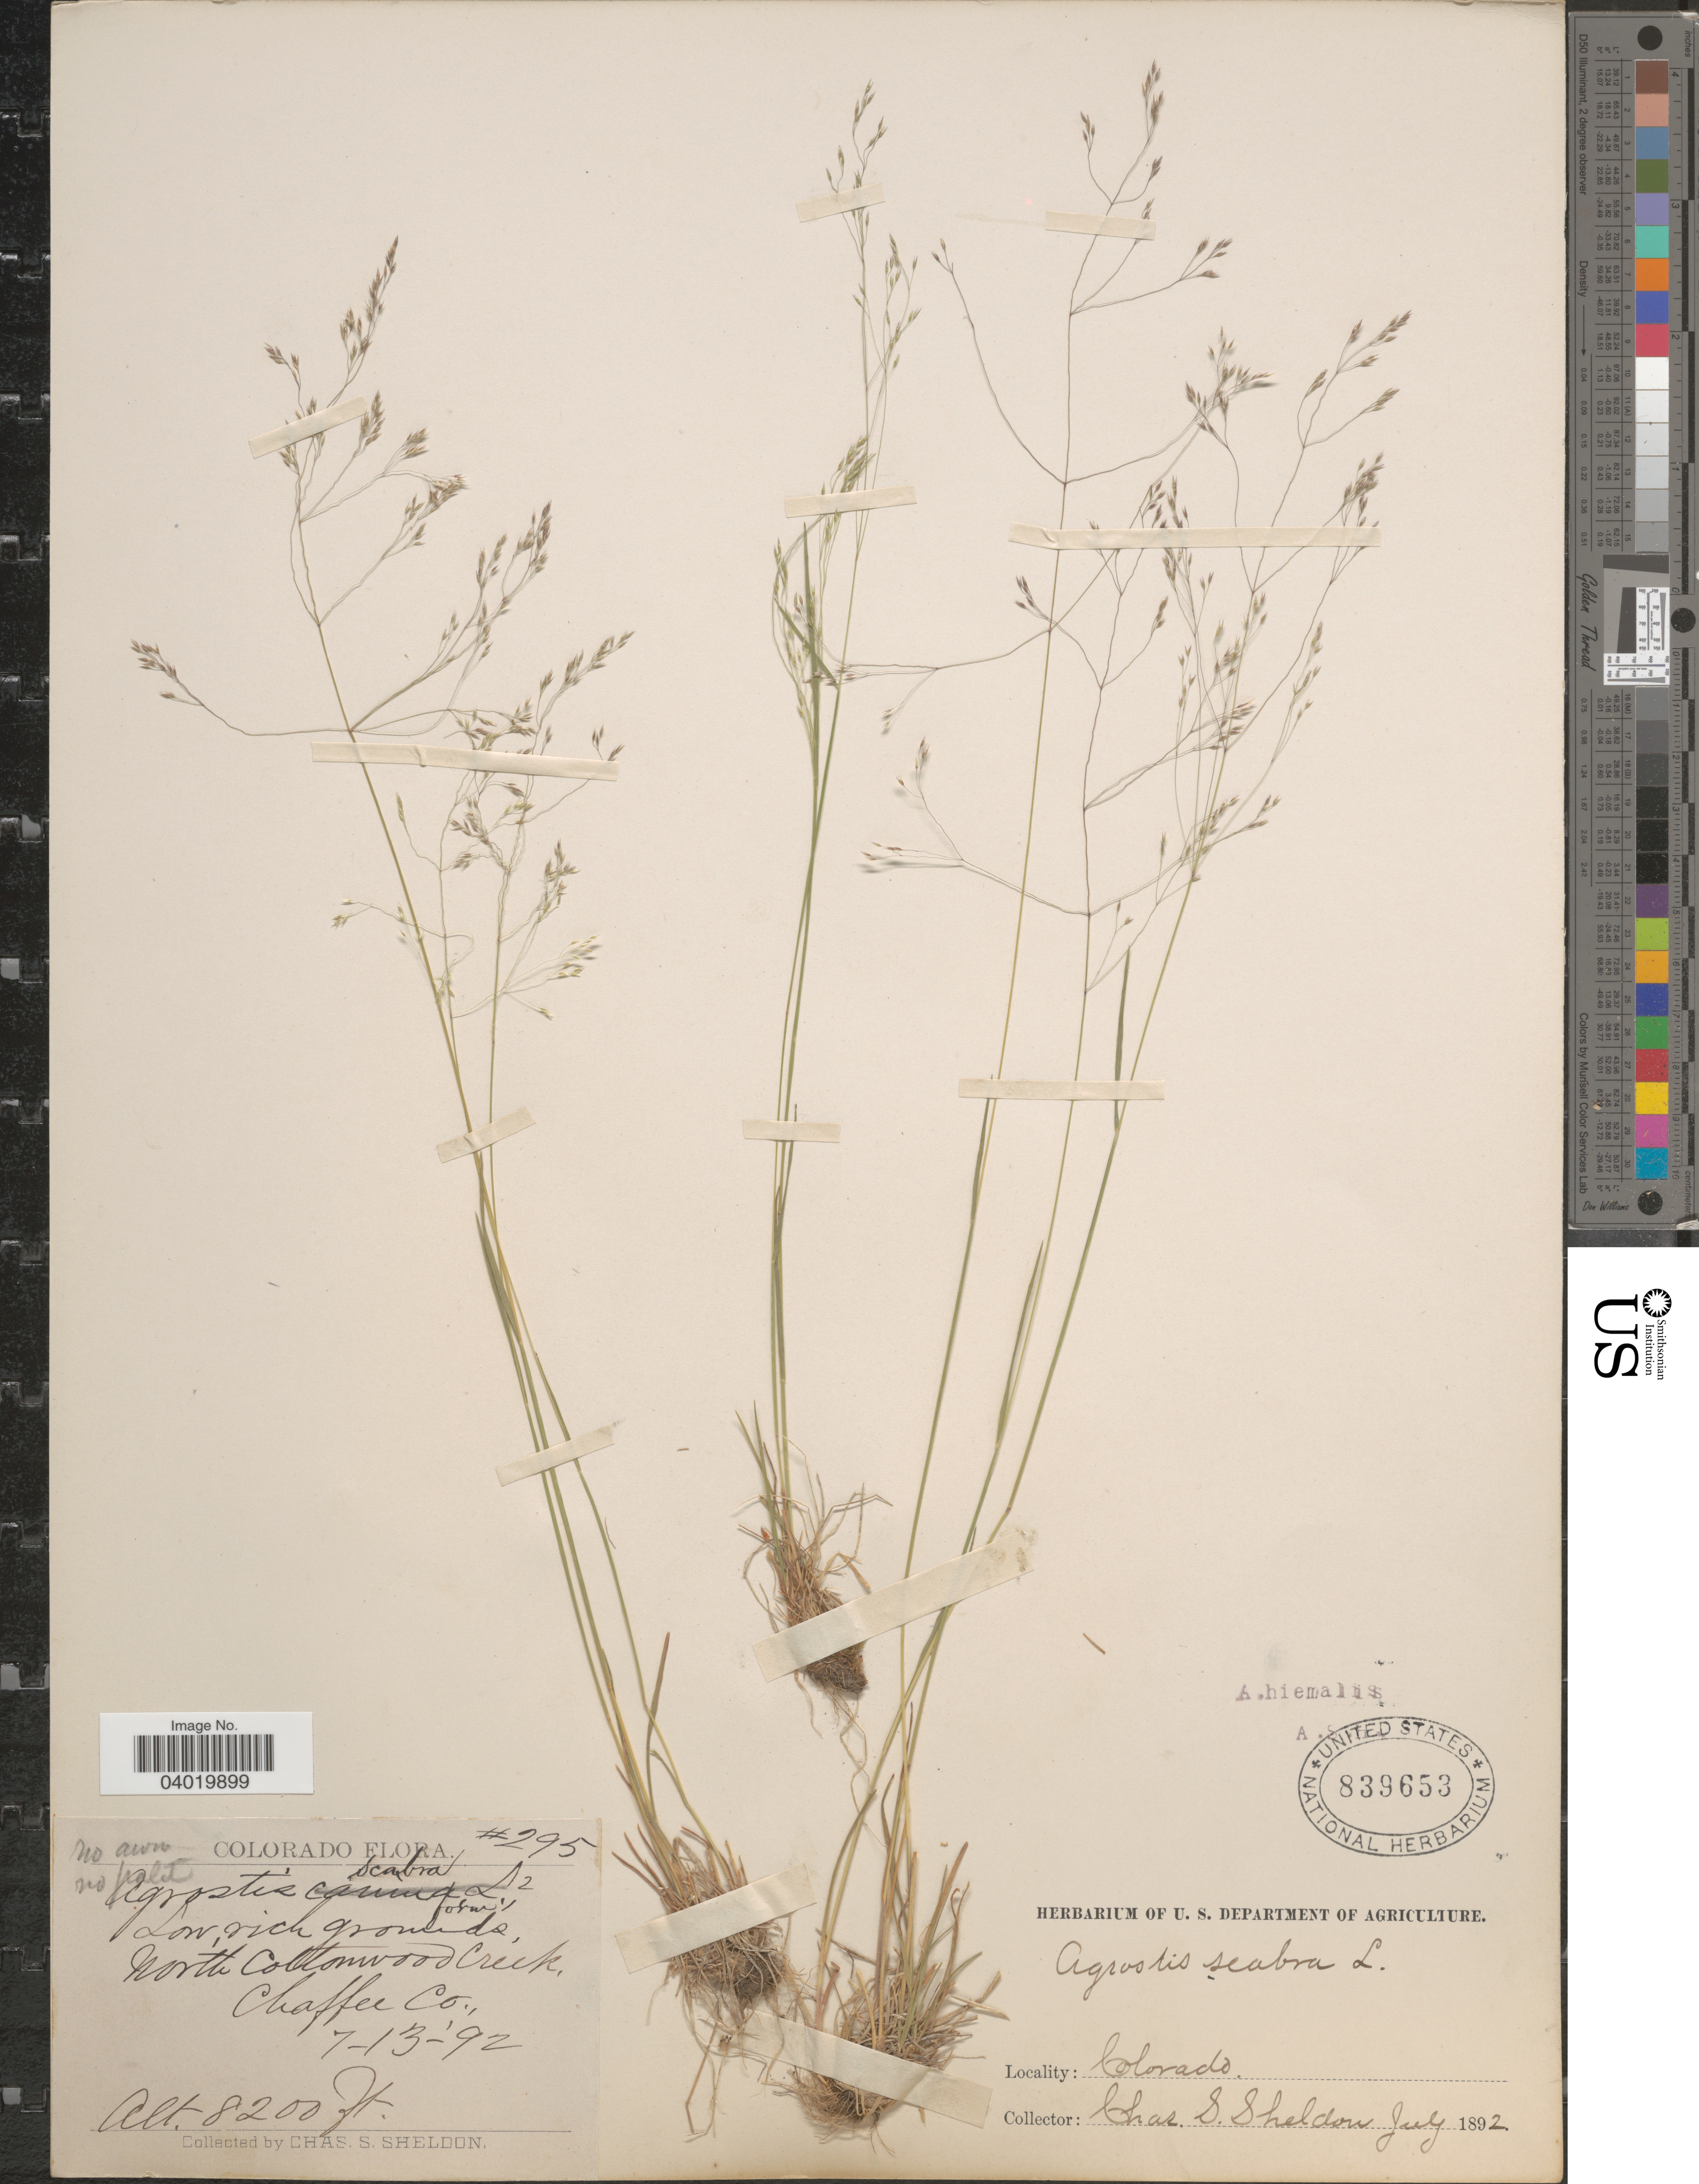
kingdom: Plantae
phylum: Tracheophyta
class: Liliopsida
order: Poales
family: Poaceae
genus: Agrostis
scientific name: Agrostis hyemalis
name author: (Walter) Britton et al.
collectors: C. S. Sheldon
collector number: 295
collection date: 1892-07-13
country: United States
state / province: Colorado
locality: North Cottonwood Creek, Chaffee Co.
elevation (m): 2499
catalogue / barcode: US 839653